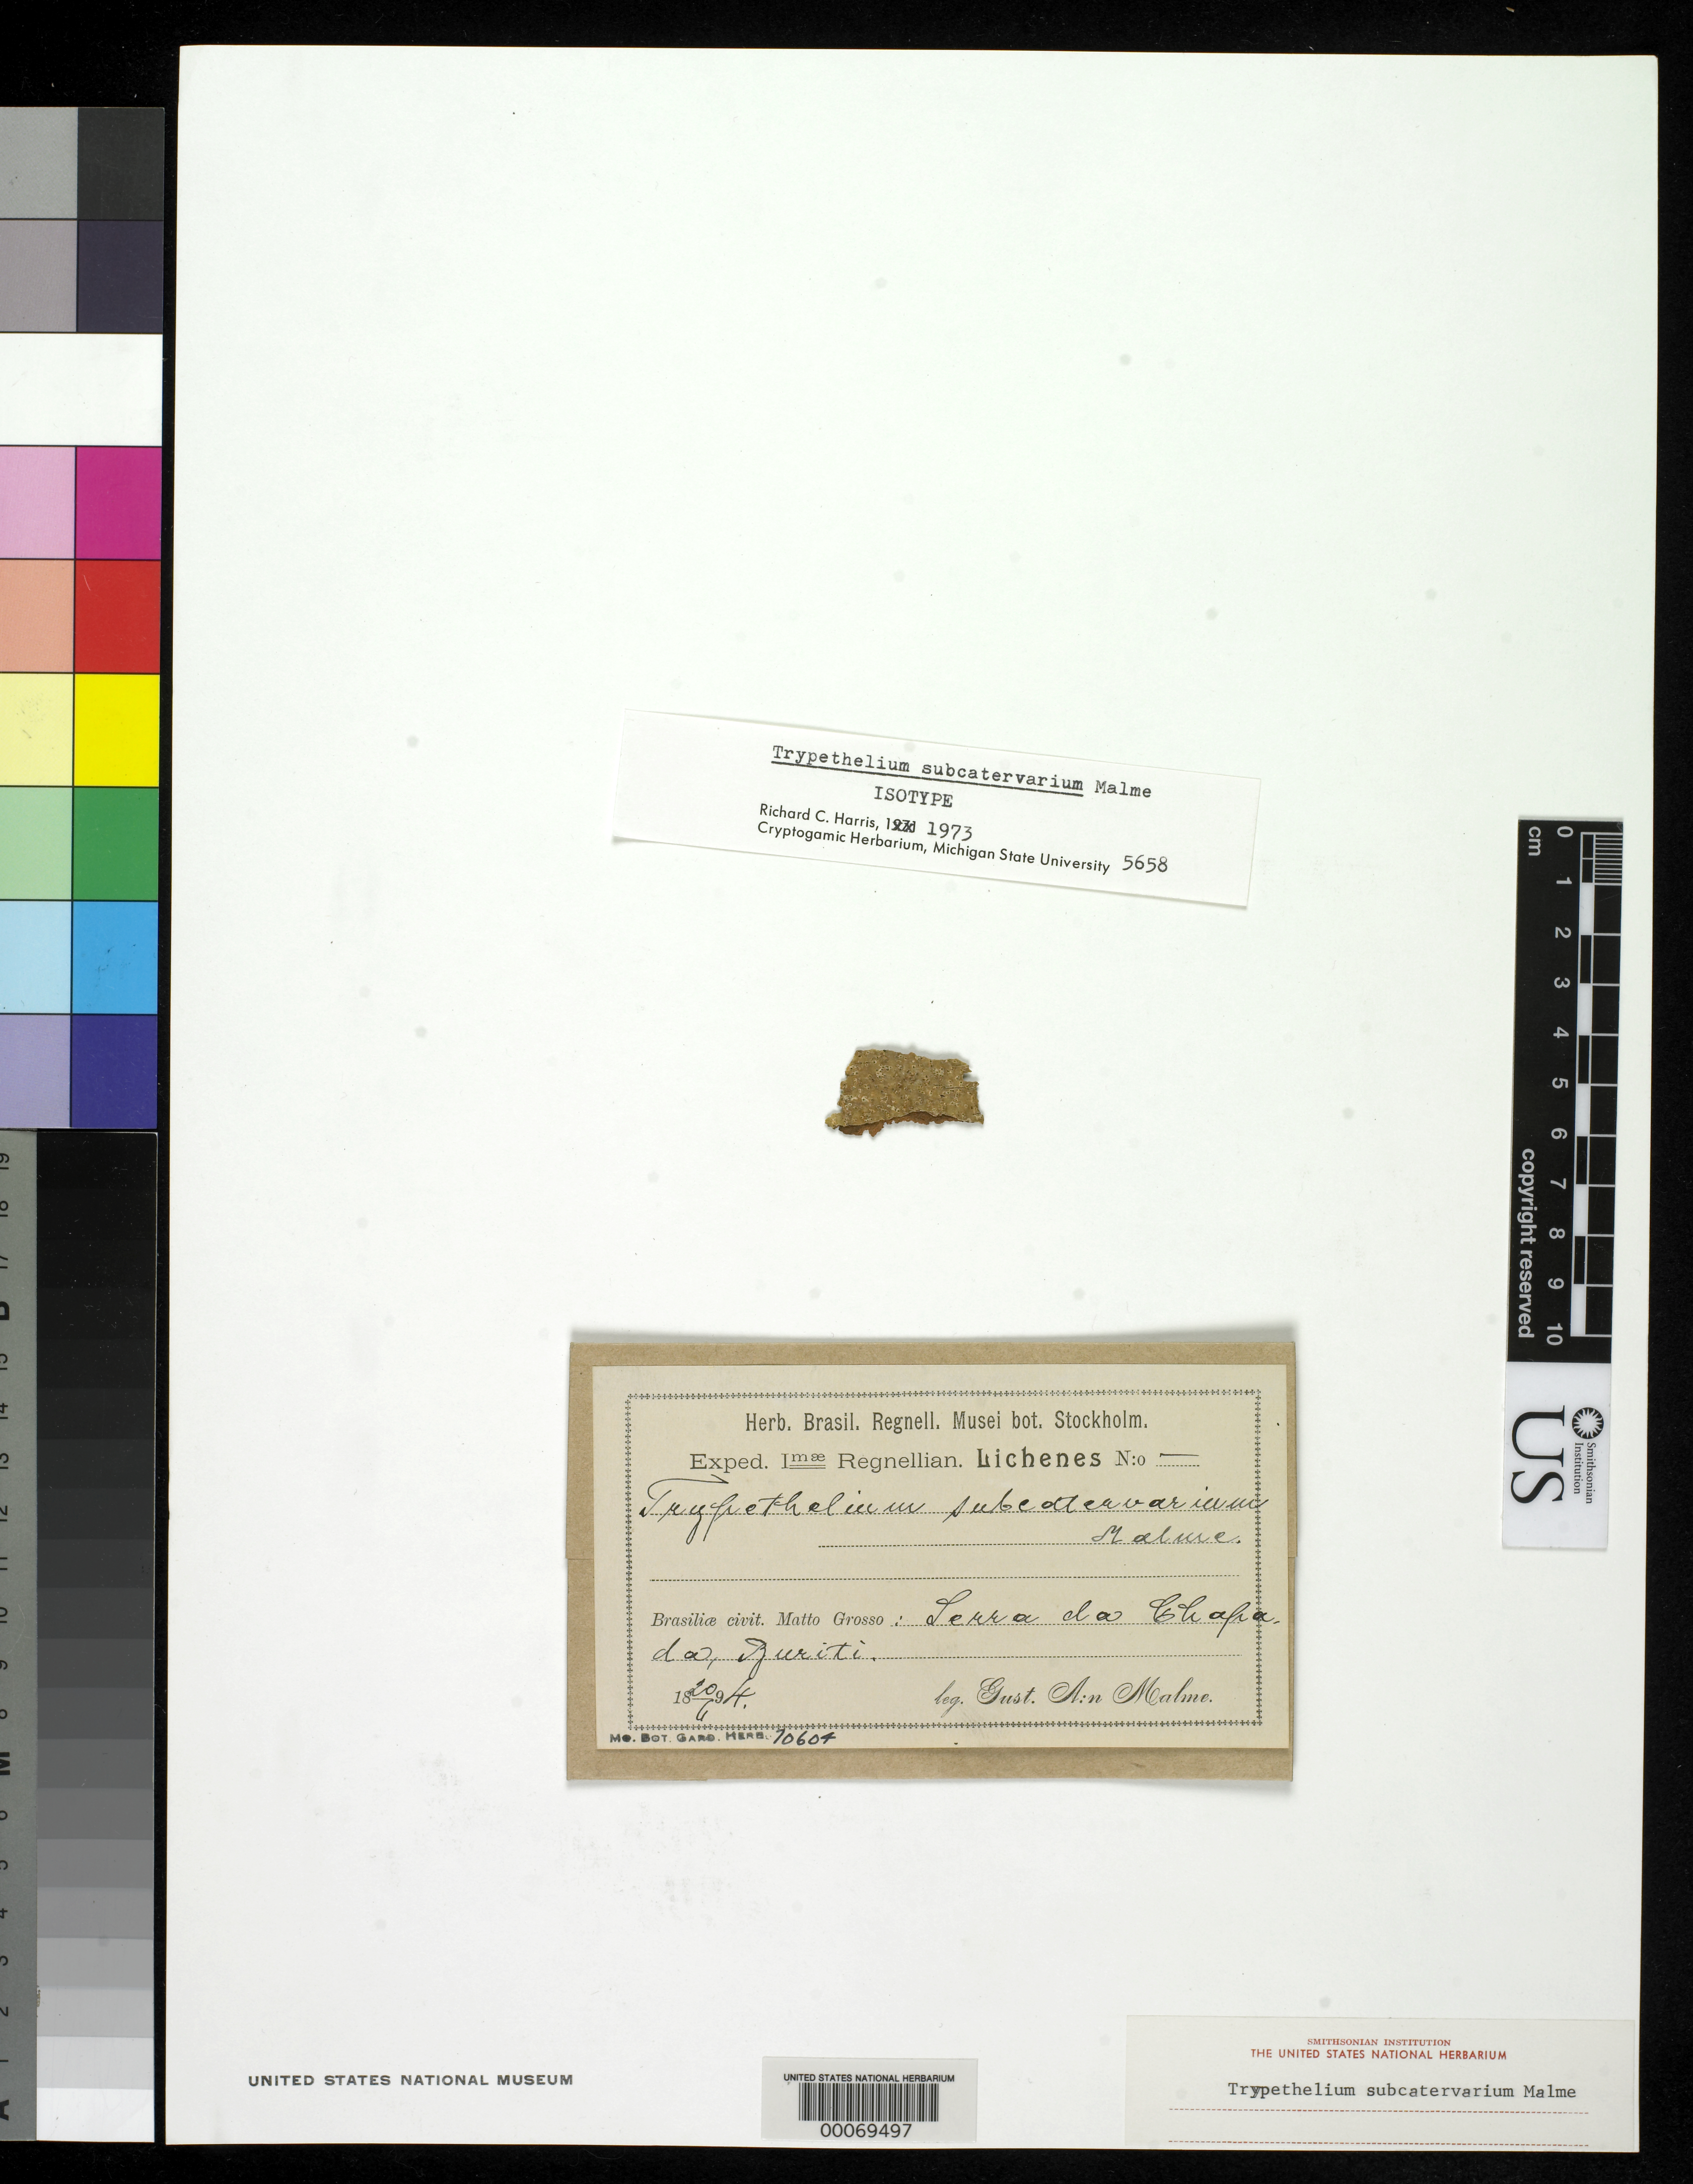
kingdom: Fungi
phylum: Ascomycota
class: Dothideomycetes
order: Trypetheliales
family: Trypetheliaceae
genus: Trypethelium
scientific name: Trypethelium subcatervarium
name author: Malme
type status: Isotype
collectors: G. O. A. Malme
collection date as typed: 20 Jun 1894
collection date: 1894-06-20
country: Brazil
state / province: Mato Grosso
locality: Serra da Chapada, Buriti.